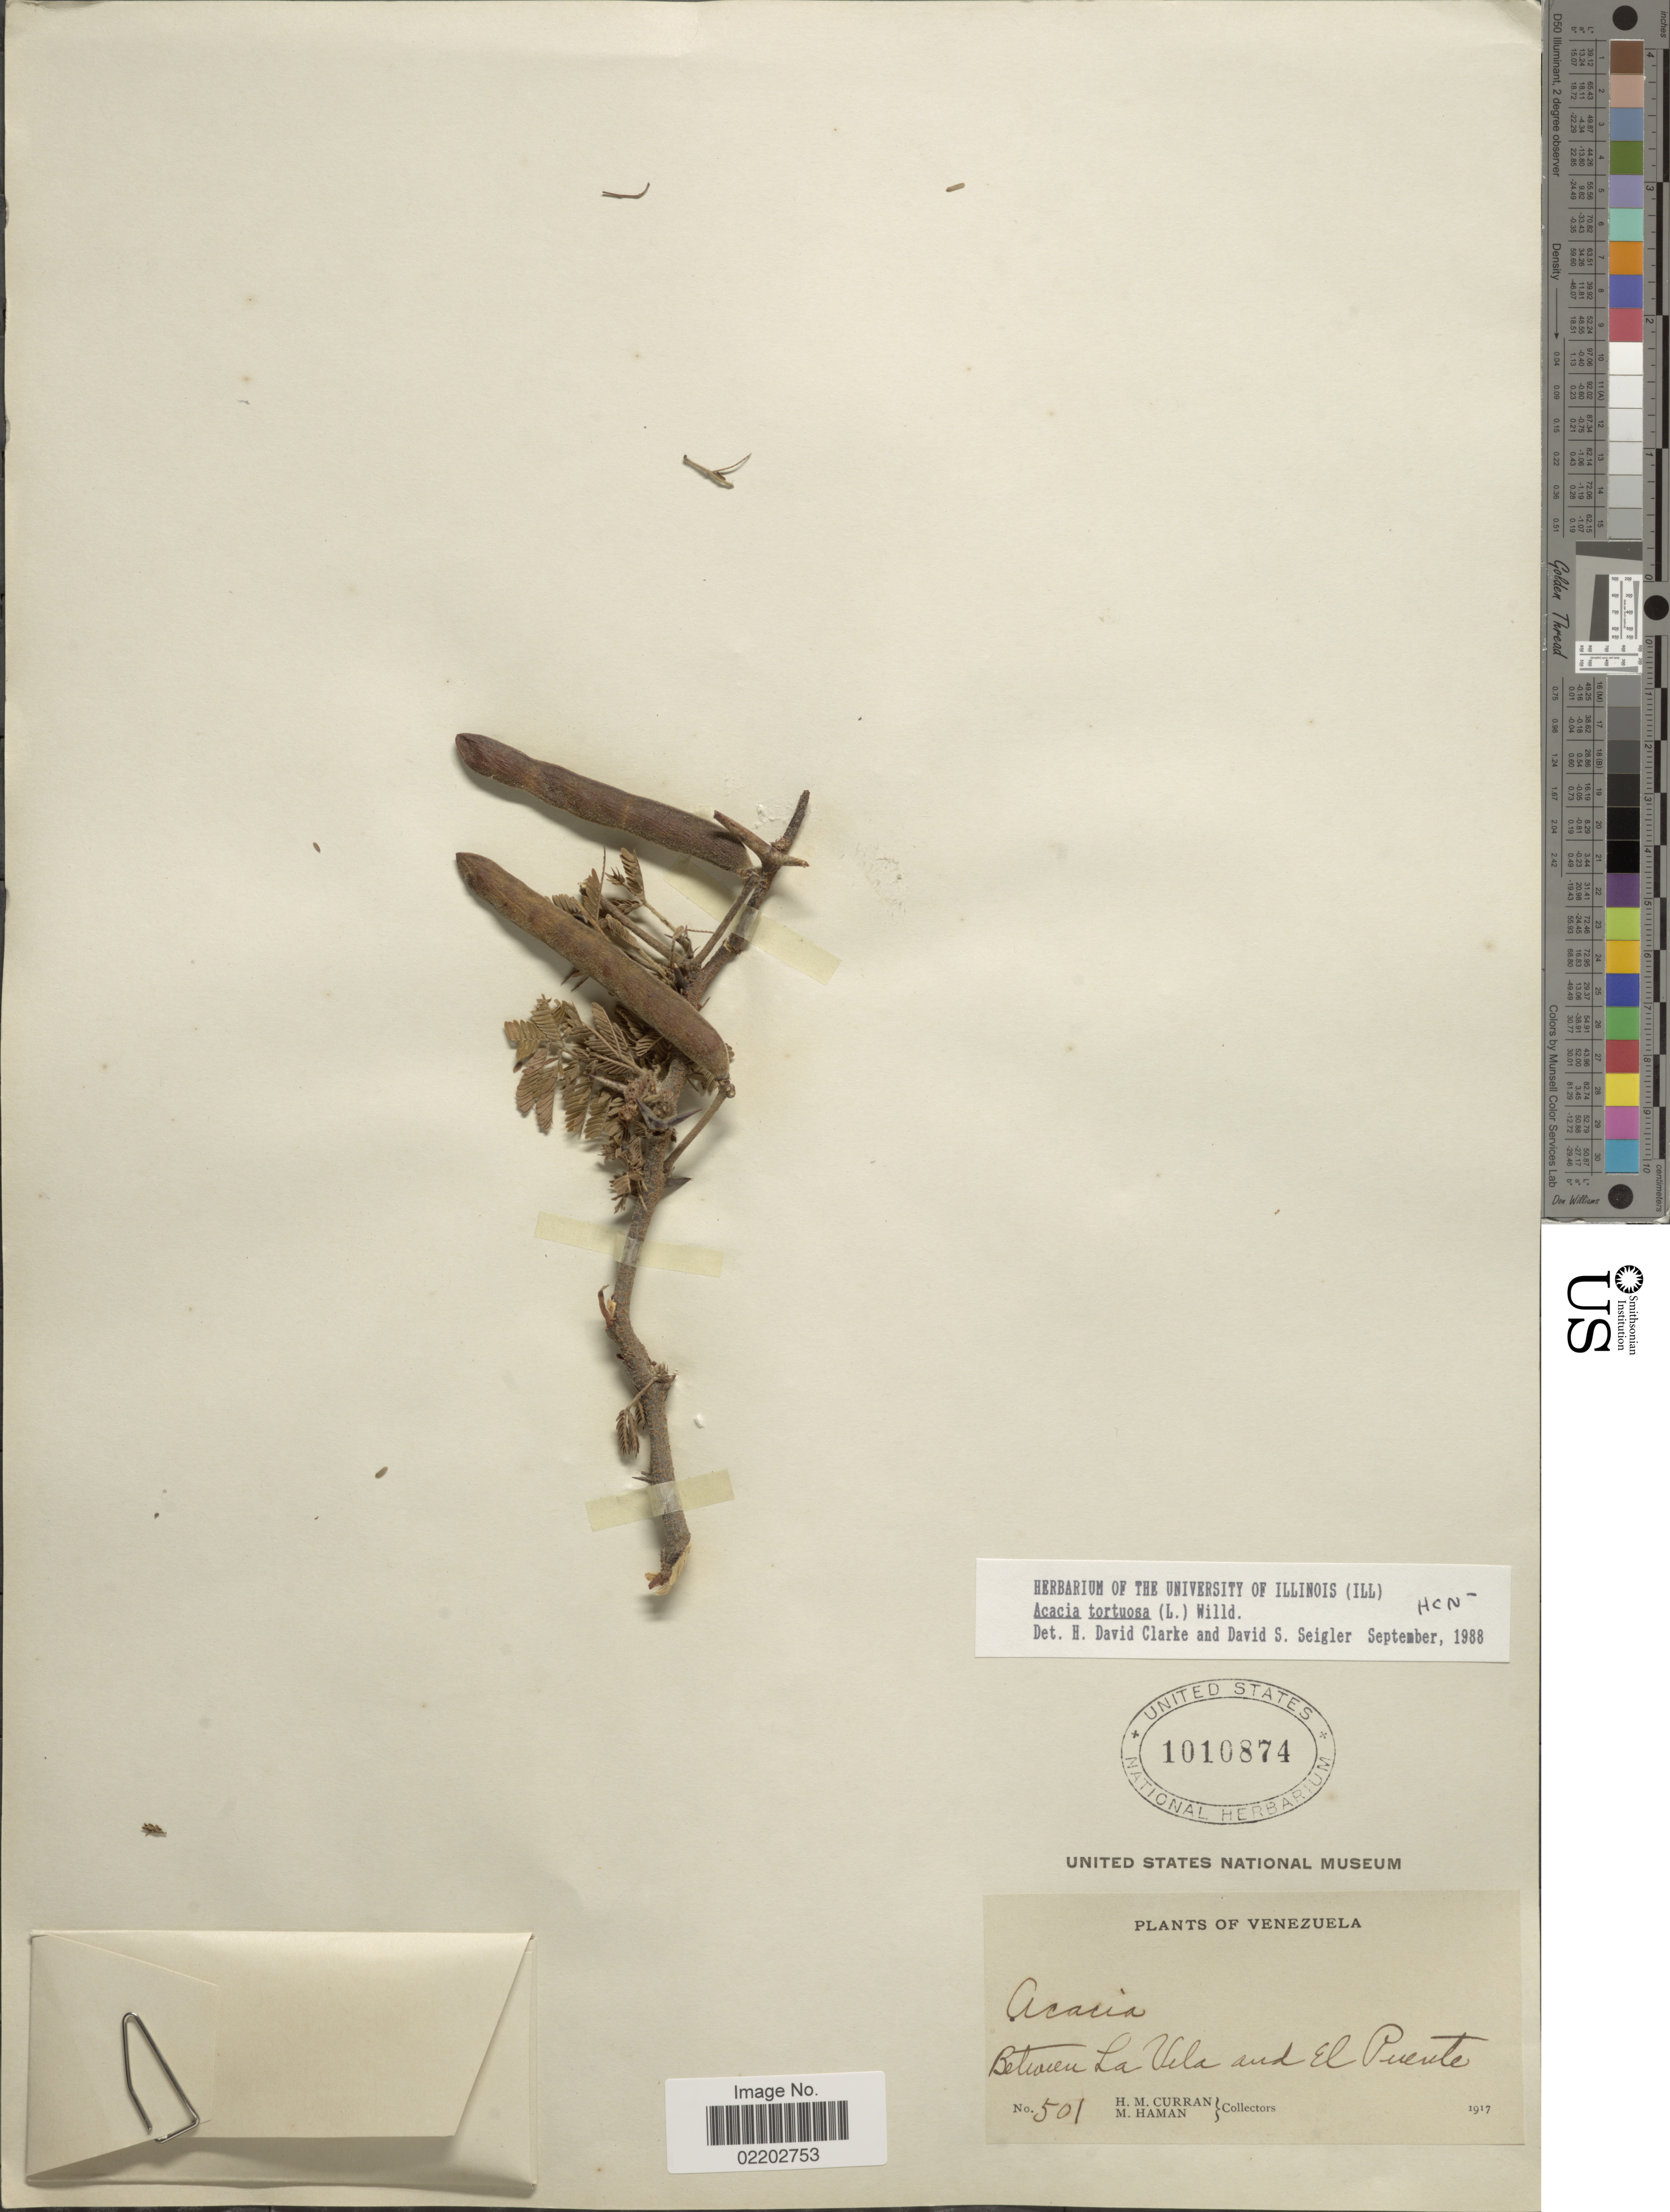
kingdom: Plantae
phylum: Tracheophyta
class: Magnoliopsida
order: Fabales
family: Fabaceae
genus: Vachellia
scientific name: Vachellia tortuosa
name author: (L.) Seigler & Ebinger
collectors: H. M. Curran & M. Haman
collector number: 501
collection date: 1917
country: Venezuela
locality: Between La Vela and El Puente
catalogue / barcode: US 1010874